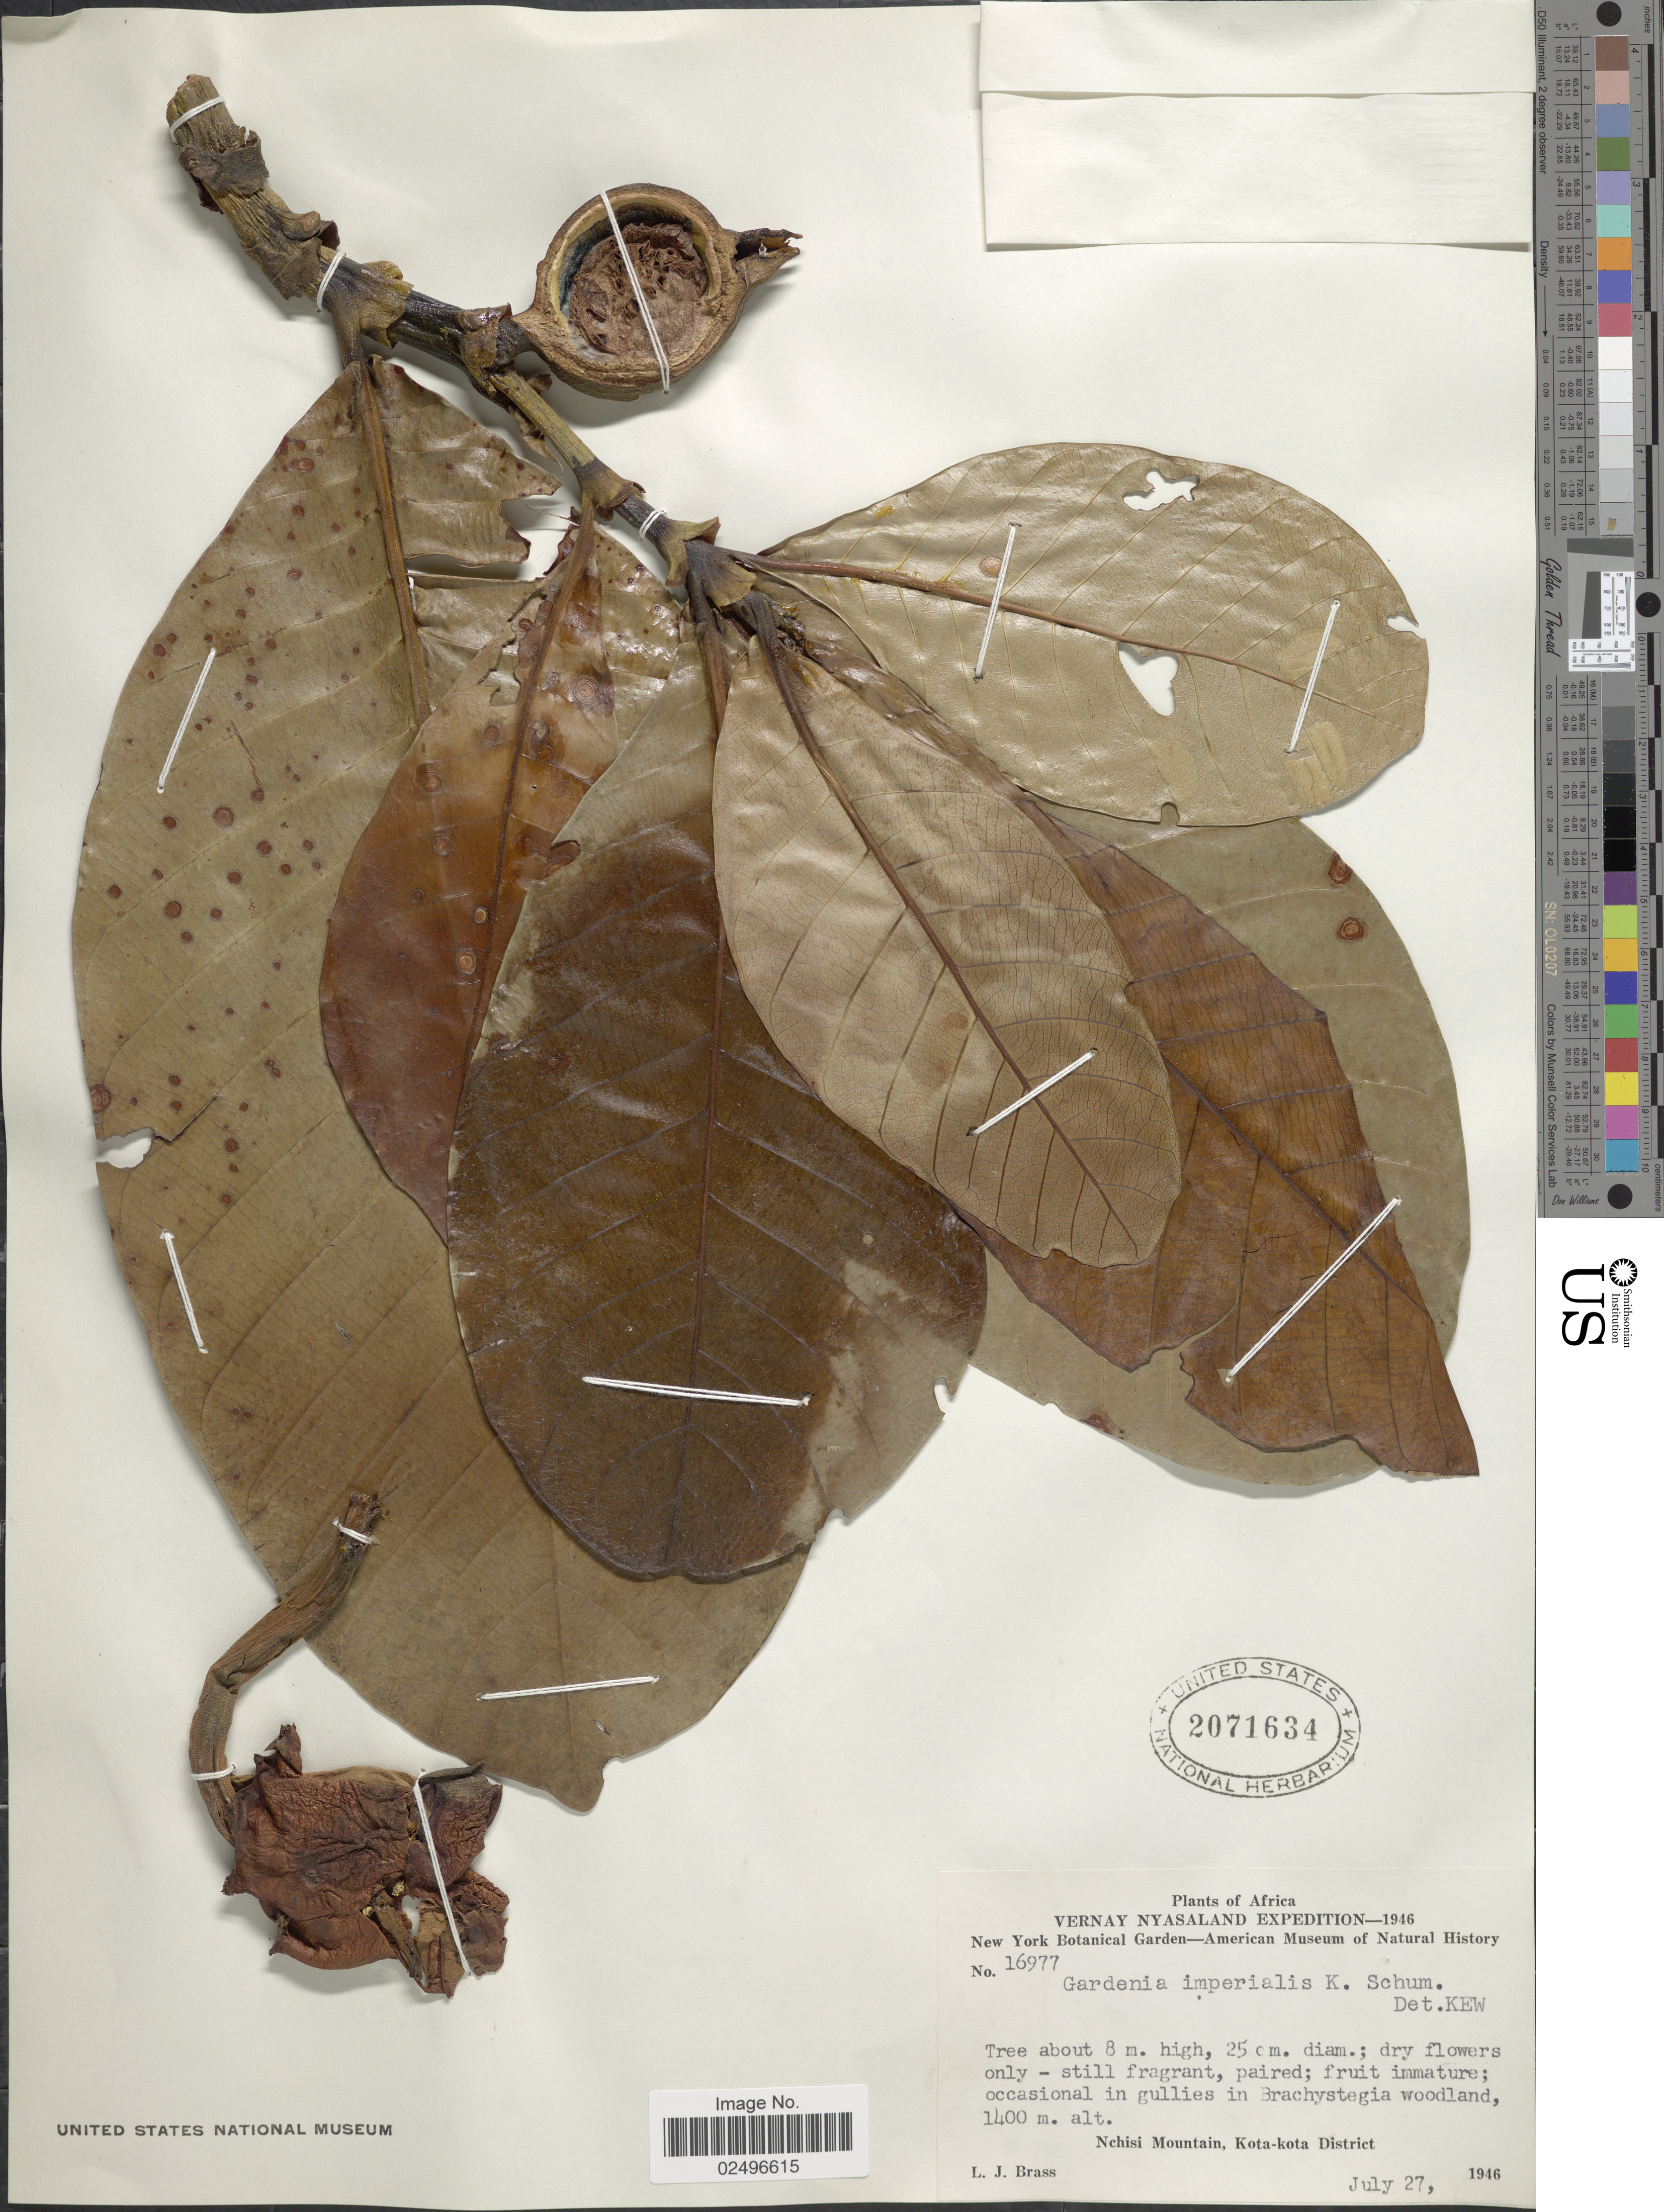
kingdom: Plantae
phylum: Tracheophyta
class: Magnoliopsida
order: Gentianales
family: Rubiaceae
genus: Gardenia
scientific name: Gardenia imperialis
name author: K. Schum.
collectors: L. J. Brass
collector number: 16977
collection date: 1946-07-27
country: Malawi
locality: Vernay Nyasaland, Nchisi Mountain, Kota-Kota District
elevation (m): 1400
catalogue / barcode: US 2071634